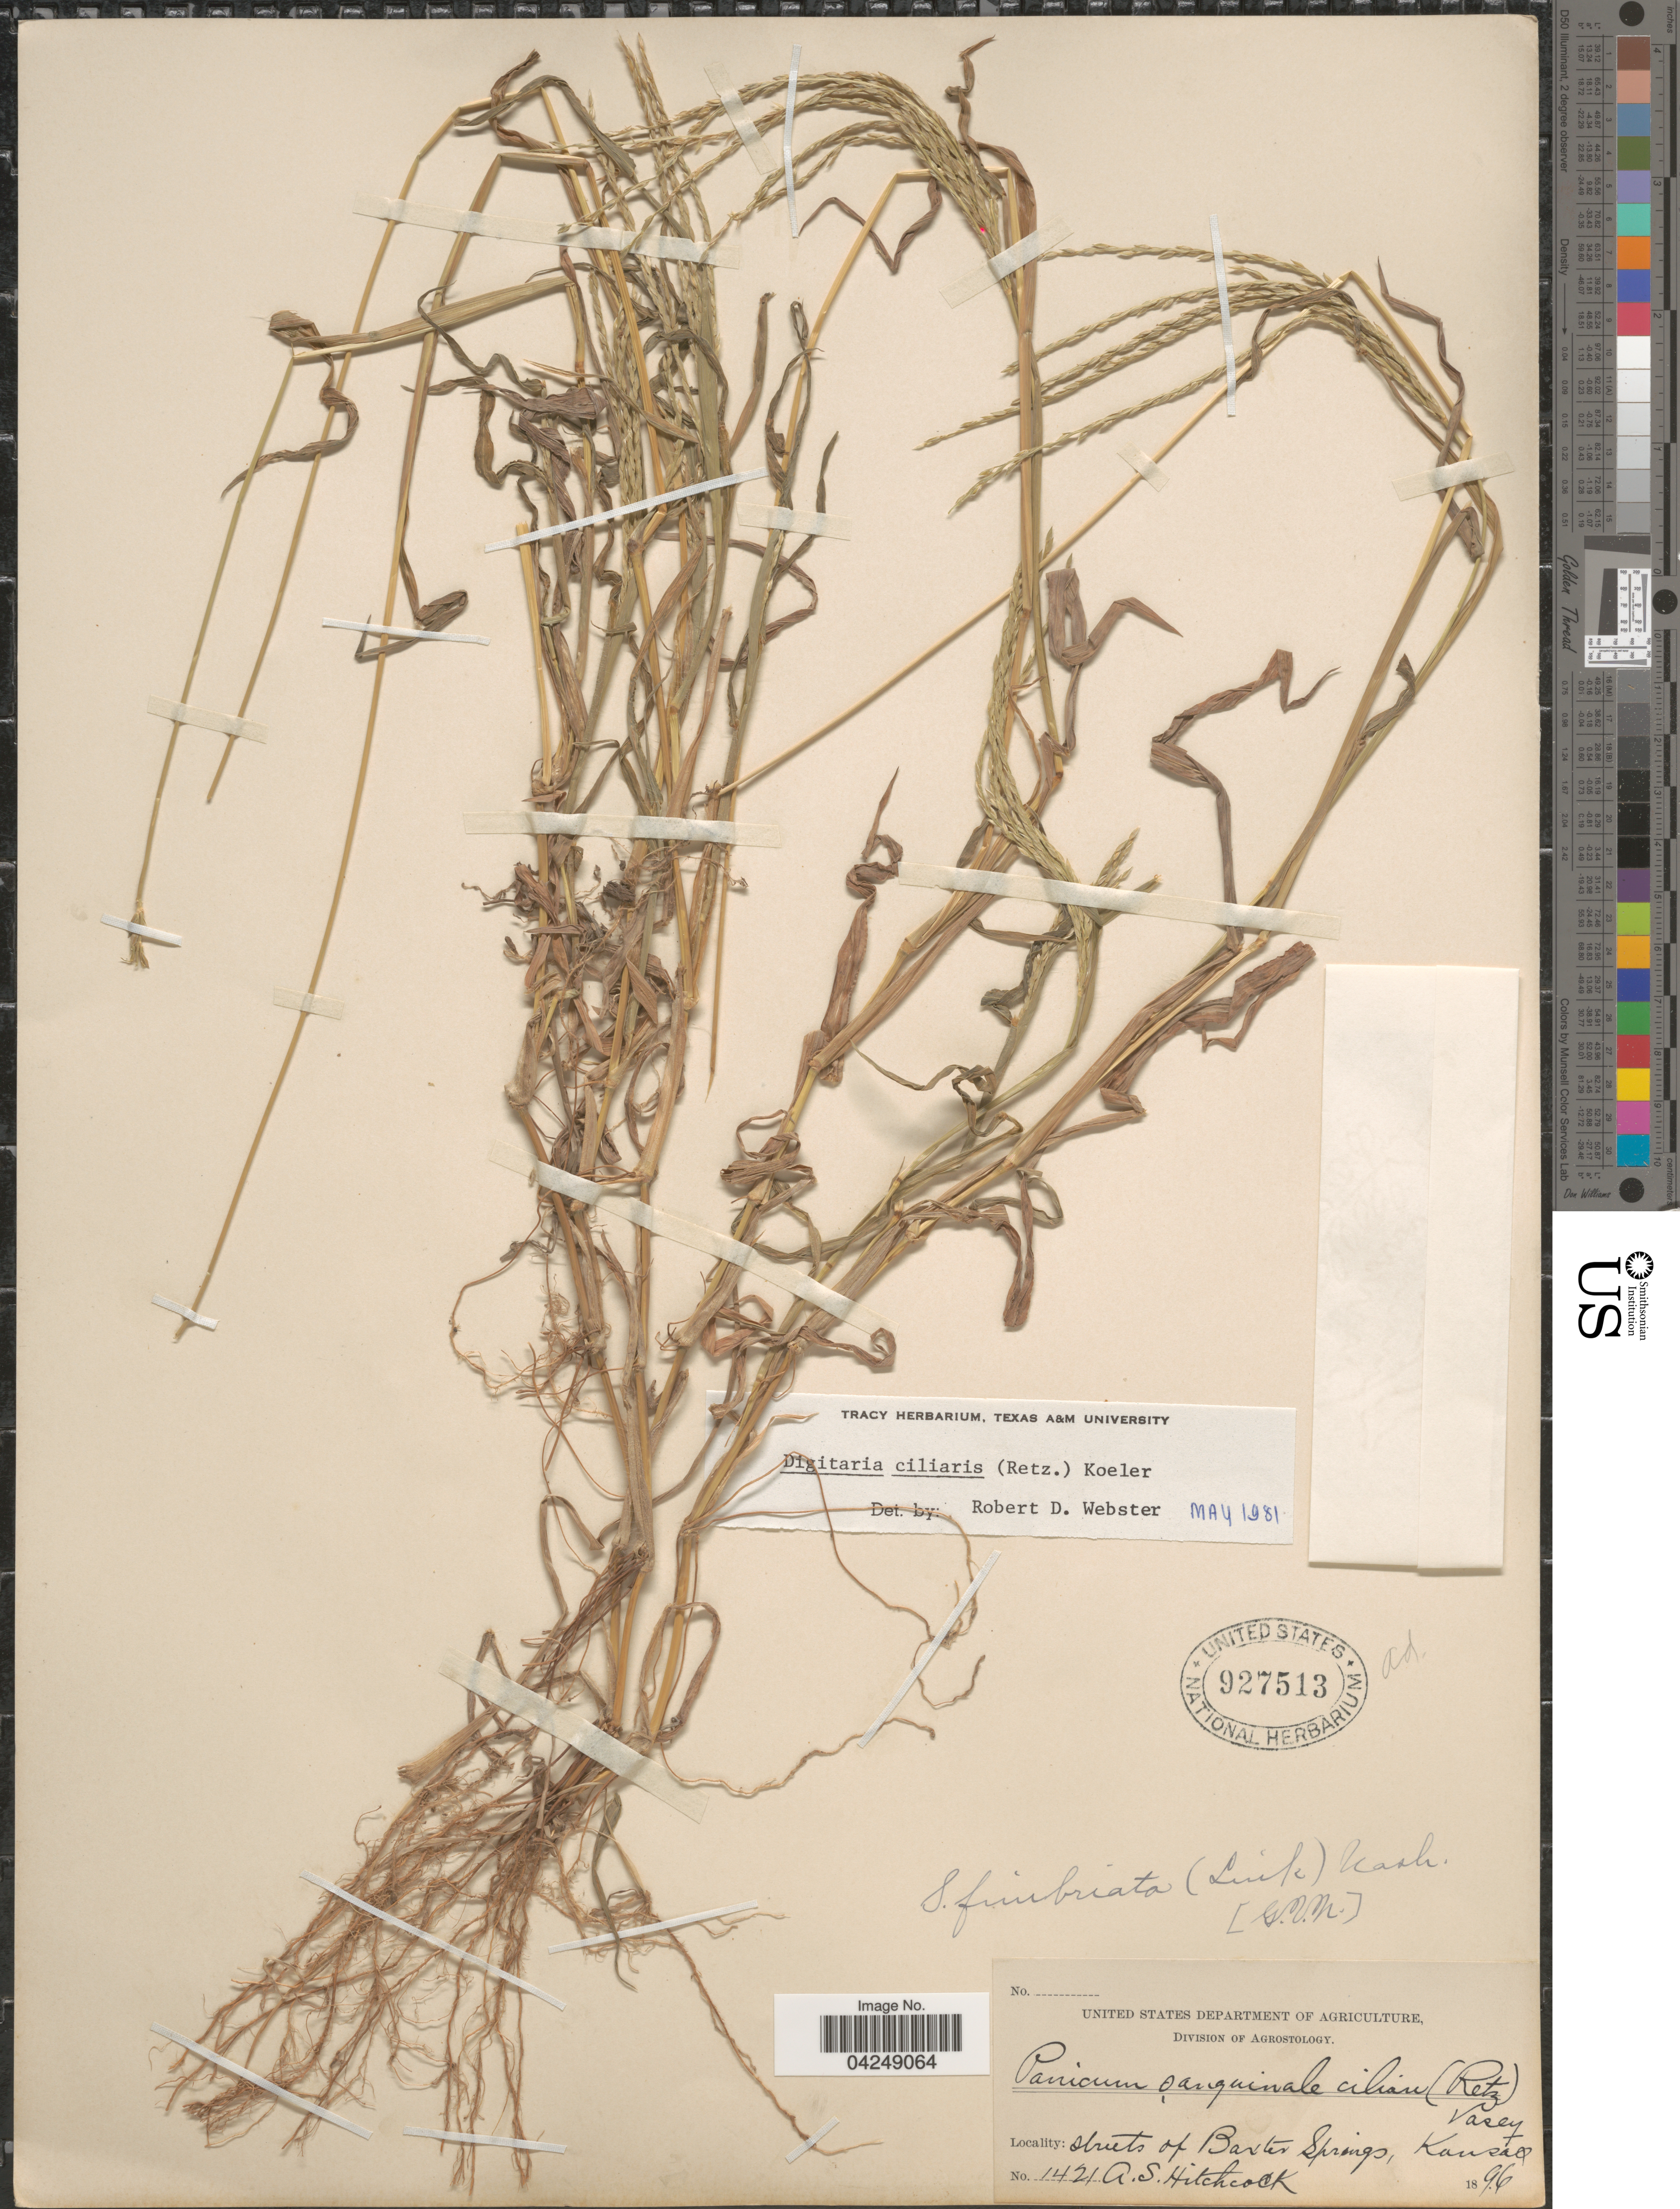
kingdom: Plantae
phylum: Tracheophyta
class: Liliopsida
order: Poales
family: Poaceae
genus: Digitaria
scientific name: Digitaria ciliaris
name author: (Retz.) Koeler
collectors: A. S. Hitchcock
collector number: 1421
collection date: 1896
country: United States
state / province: Kansas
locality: Streets of Baxter Springs.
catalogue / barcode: US 927513